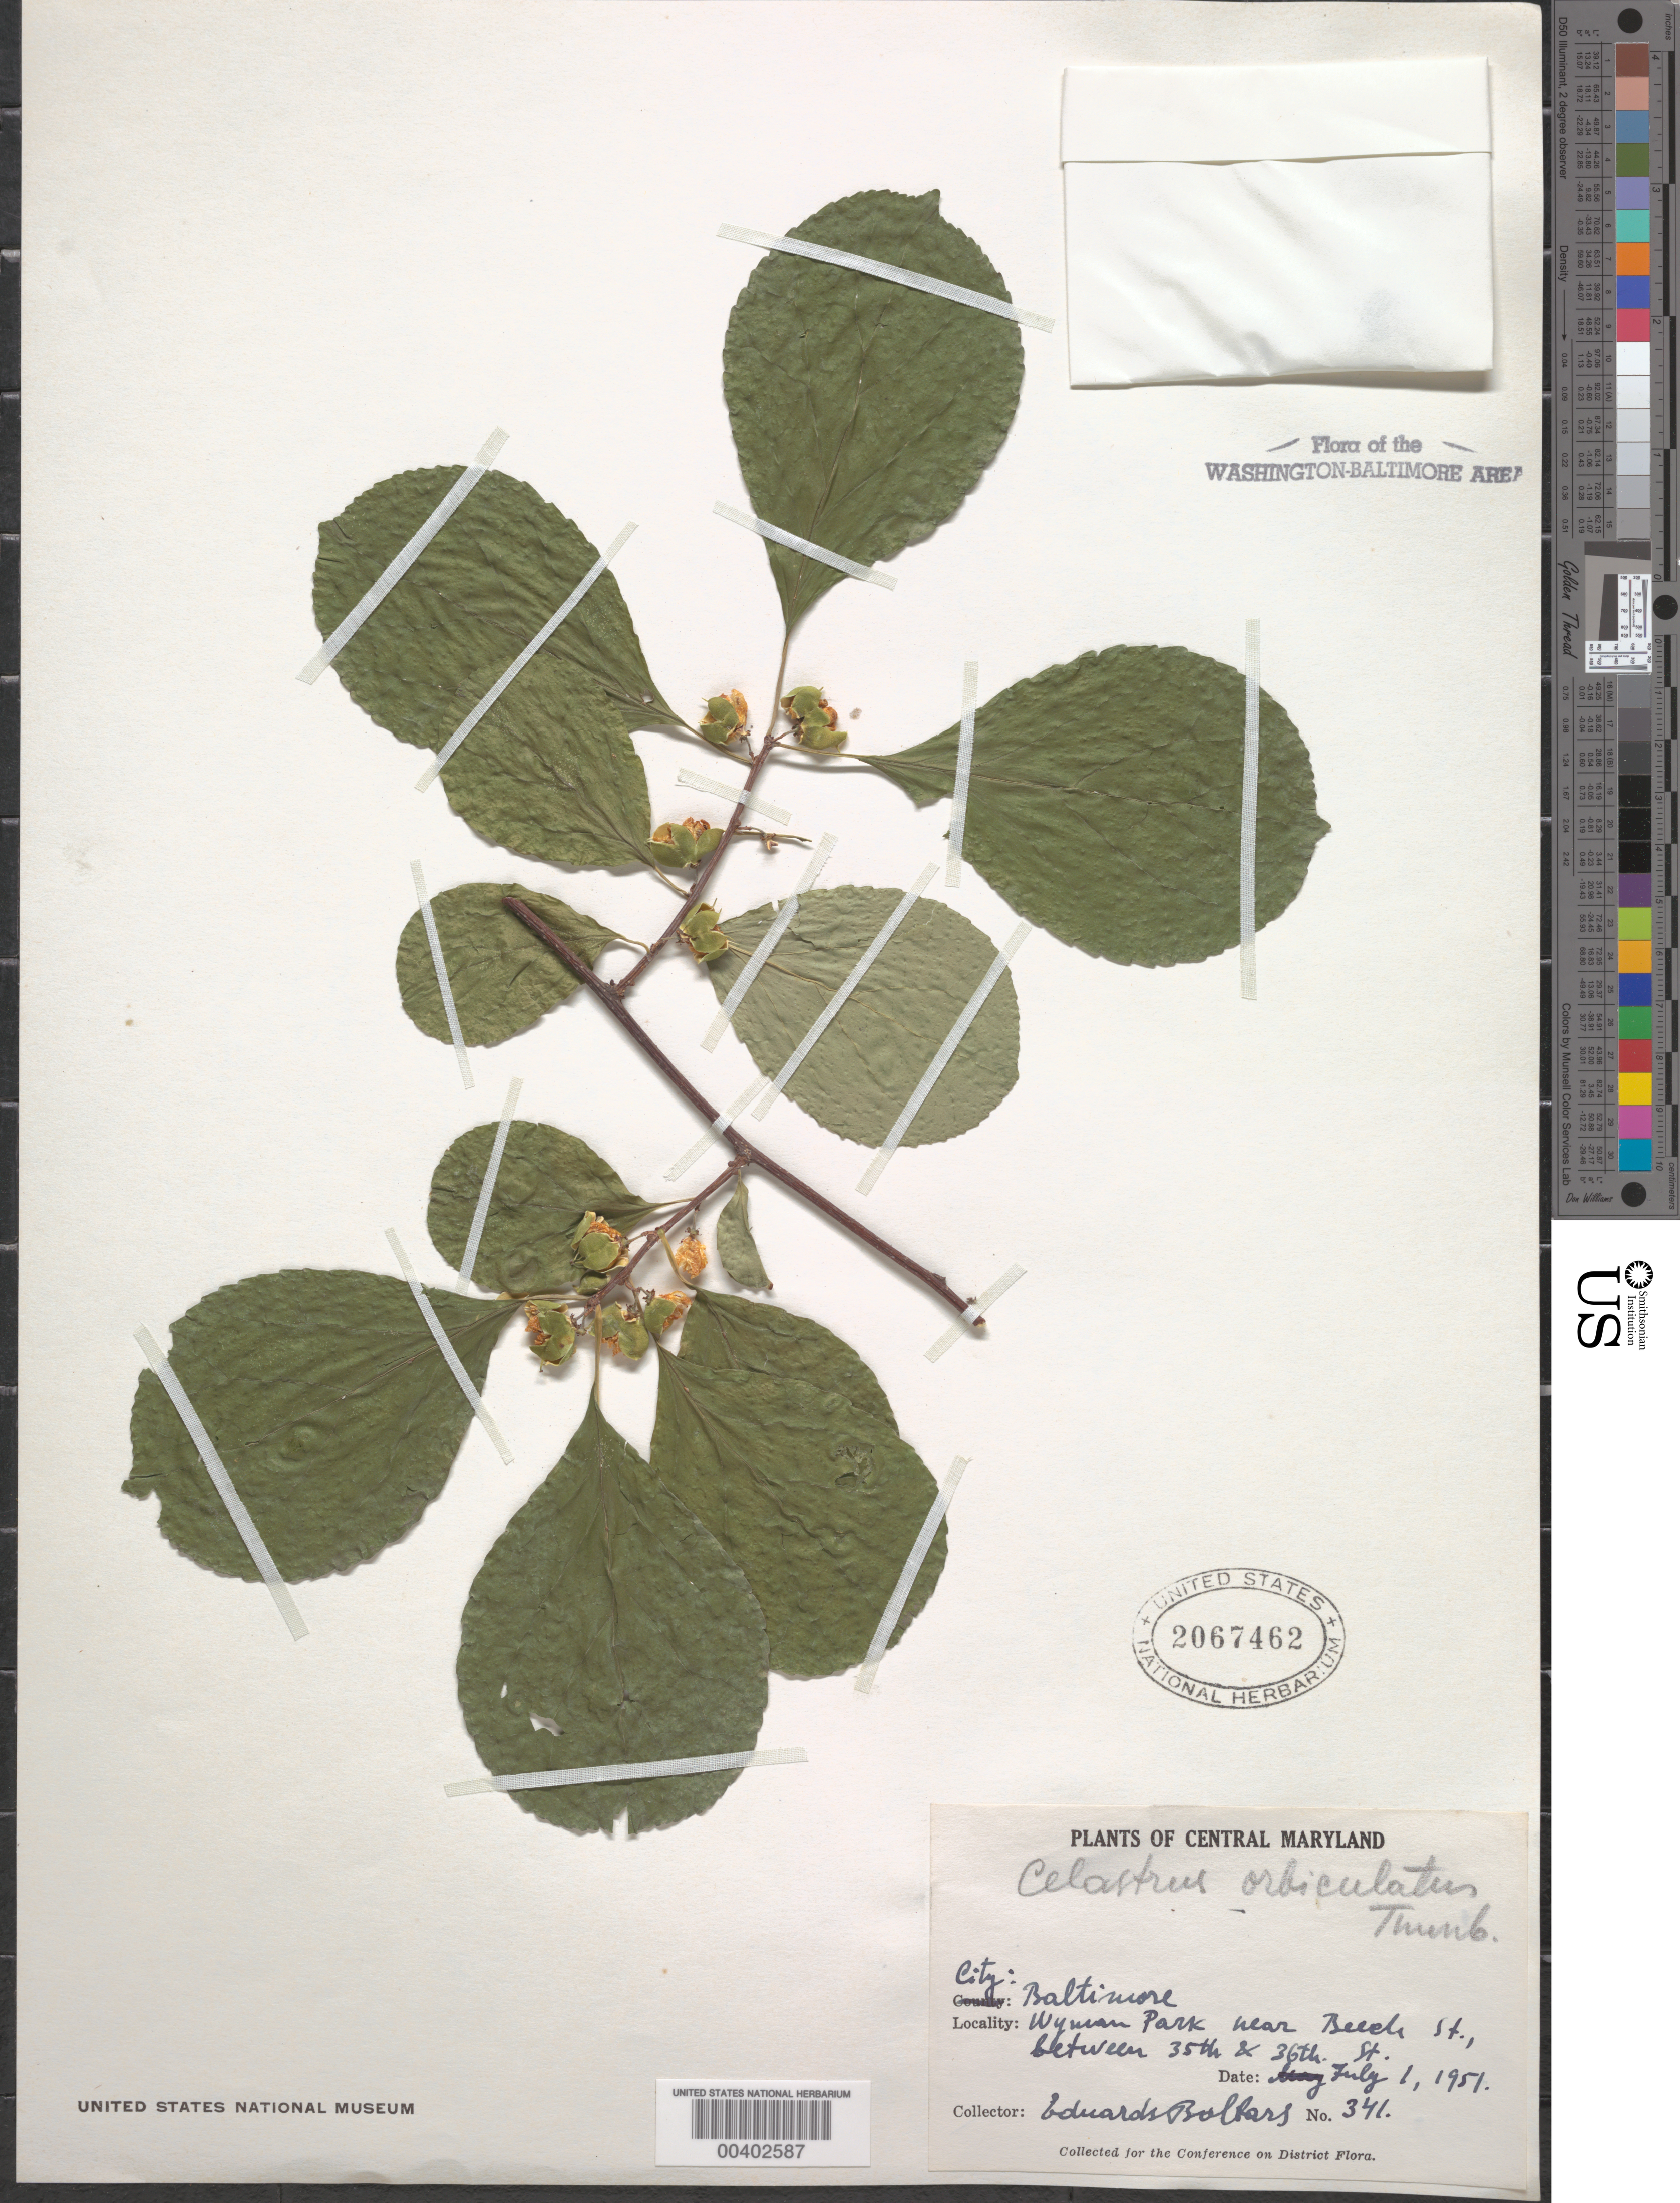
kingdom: Plantae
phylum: Tracheophyta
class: Magnoliopsida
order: Celastrales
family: Celastraceae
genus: Celastrus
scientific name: Celastrus orbiculatus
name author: Thunb.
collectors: E. Baltars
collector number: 341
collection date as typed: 01 Jul 1951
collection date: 1951-07-01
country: United States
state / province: Maryland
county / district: Baltimore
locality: Wyman Park, Beech St. vicinity, between 35th and 36th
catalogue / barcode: US 2067462